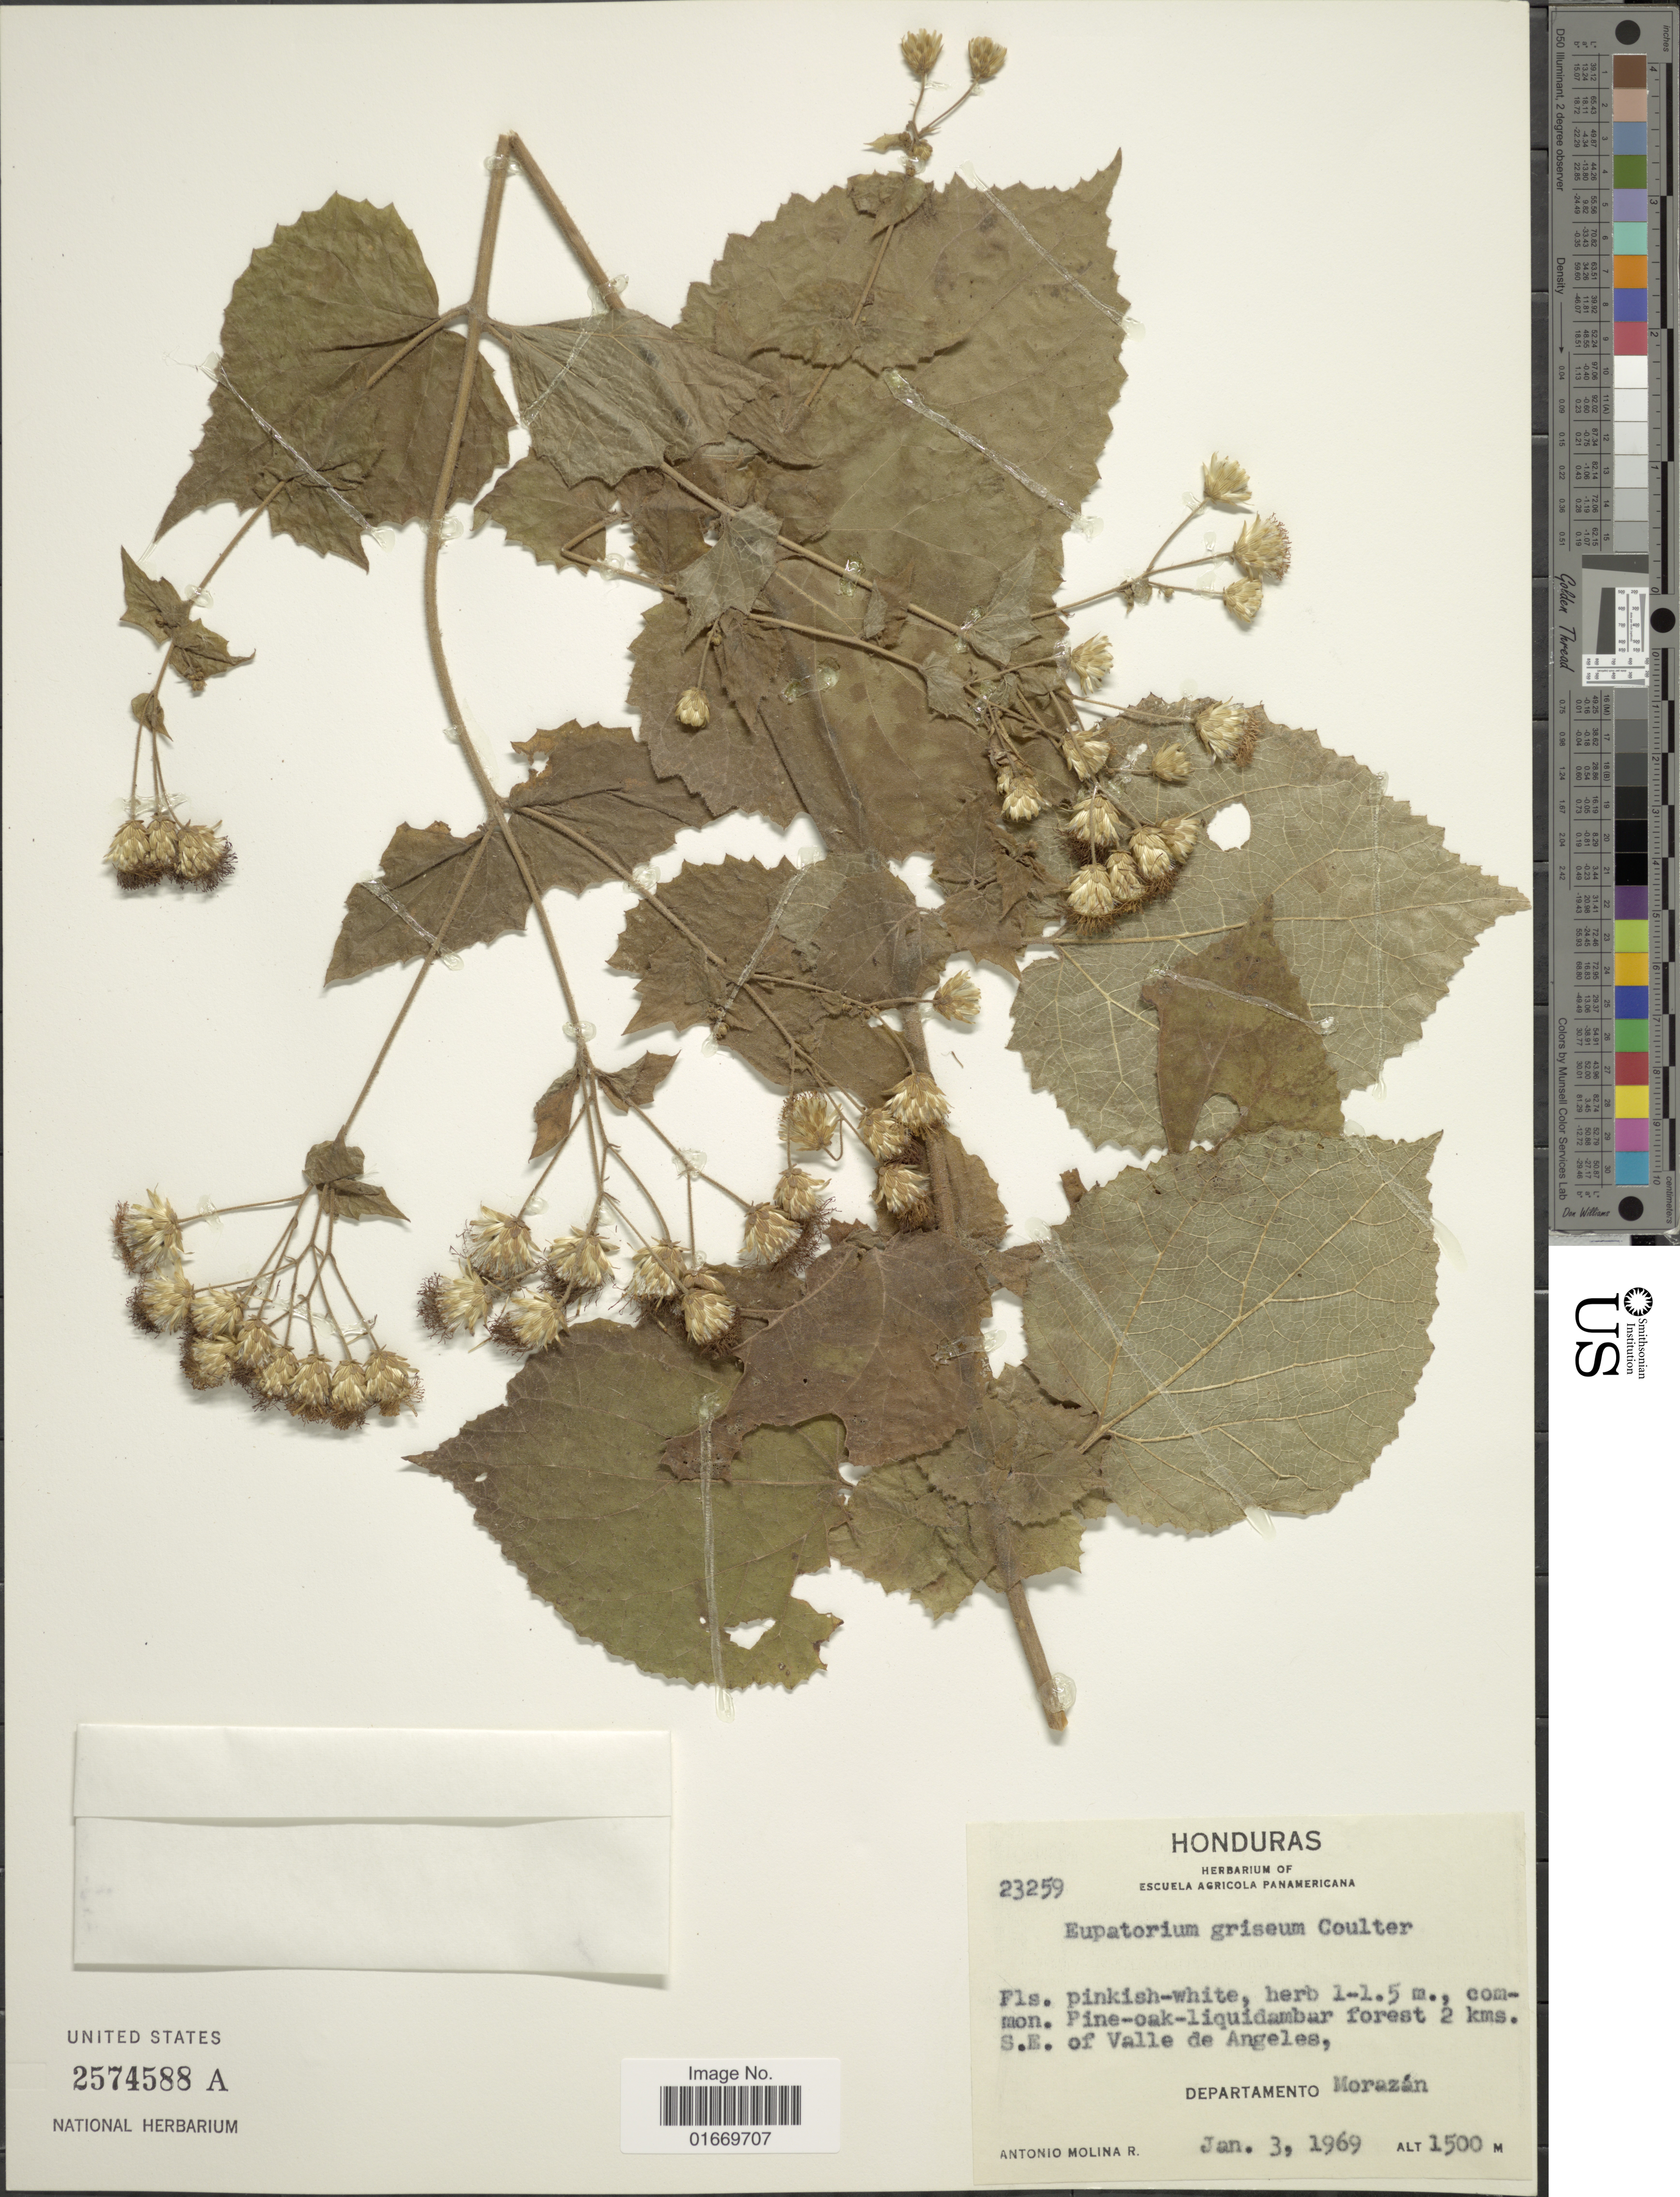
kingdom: Plantae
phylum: Tracheophyta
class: Magnoliopsida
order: Asterales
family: Asteraceae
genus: Peteravenia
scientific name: Peteravenia grisea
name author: (J.M. Coult.) R.M. King & H. Rob.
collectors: A. Molina R.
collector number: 23259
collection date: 1969-01-03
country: El Salvador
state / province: Morazan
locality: El Salvador. Pine-oak-liquidambar fores 2 kms. S.E. of Valle de Angeles. Departamento Morazan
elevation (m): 1500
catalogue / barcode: US 2574588A